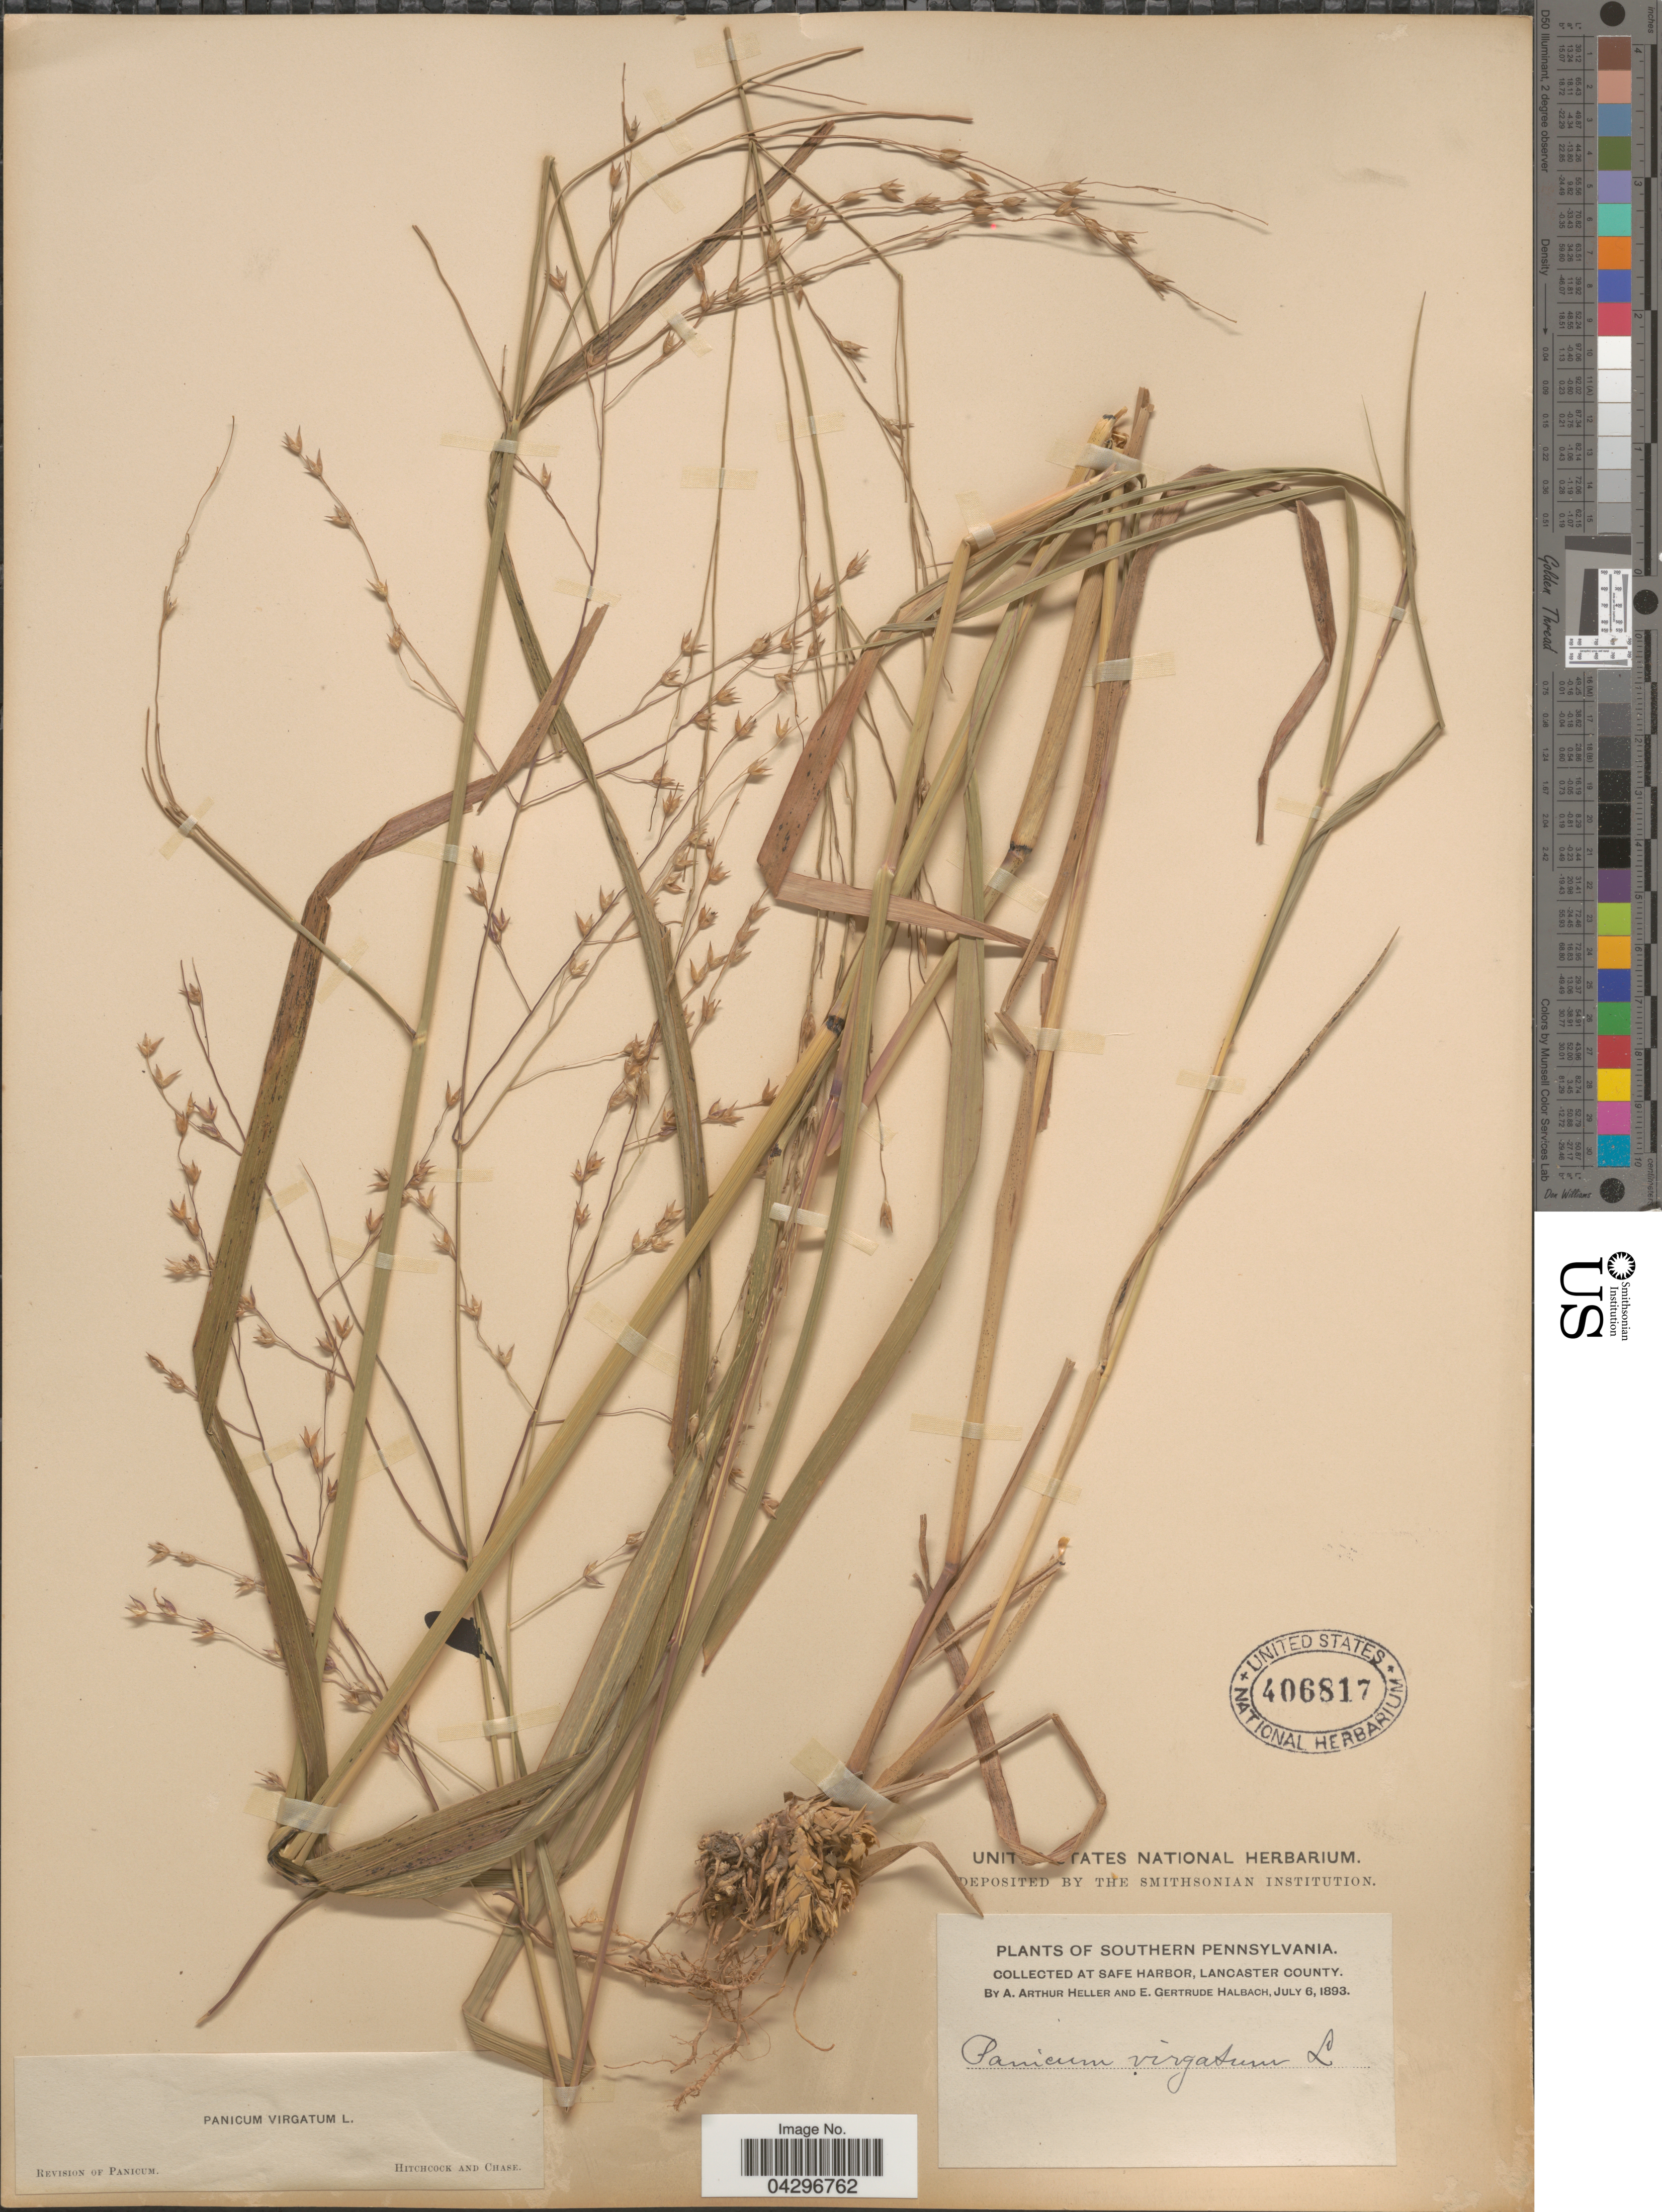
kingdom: Plantae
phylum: Tracheophyta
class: Liliopsida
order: Poales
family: Poaceae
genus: Panicum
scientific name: Panicum virgatum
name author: L.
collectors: A. A. Heller & E. G. Halbach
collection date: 1893-07-06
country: United States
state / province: Pennsylvania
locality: Southern Pennsylvania. At Safe Harbor, Lancaster County.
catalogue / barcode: US 406817